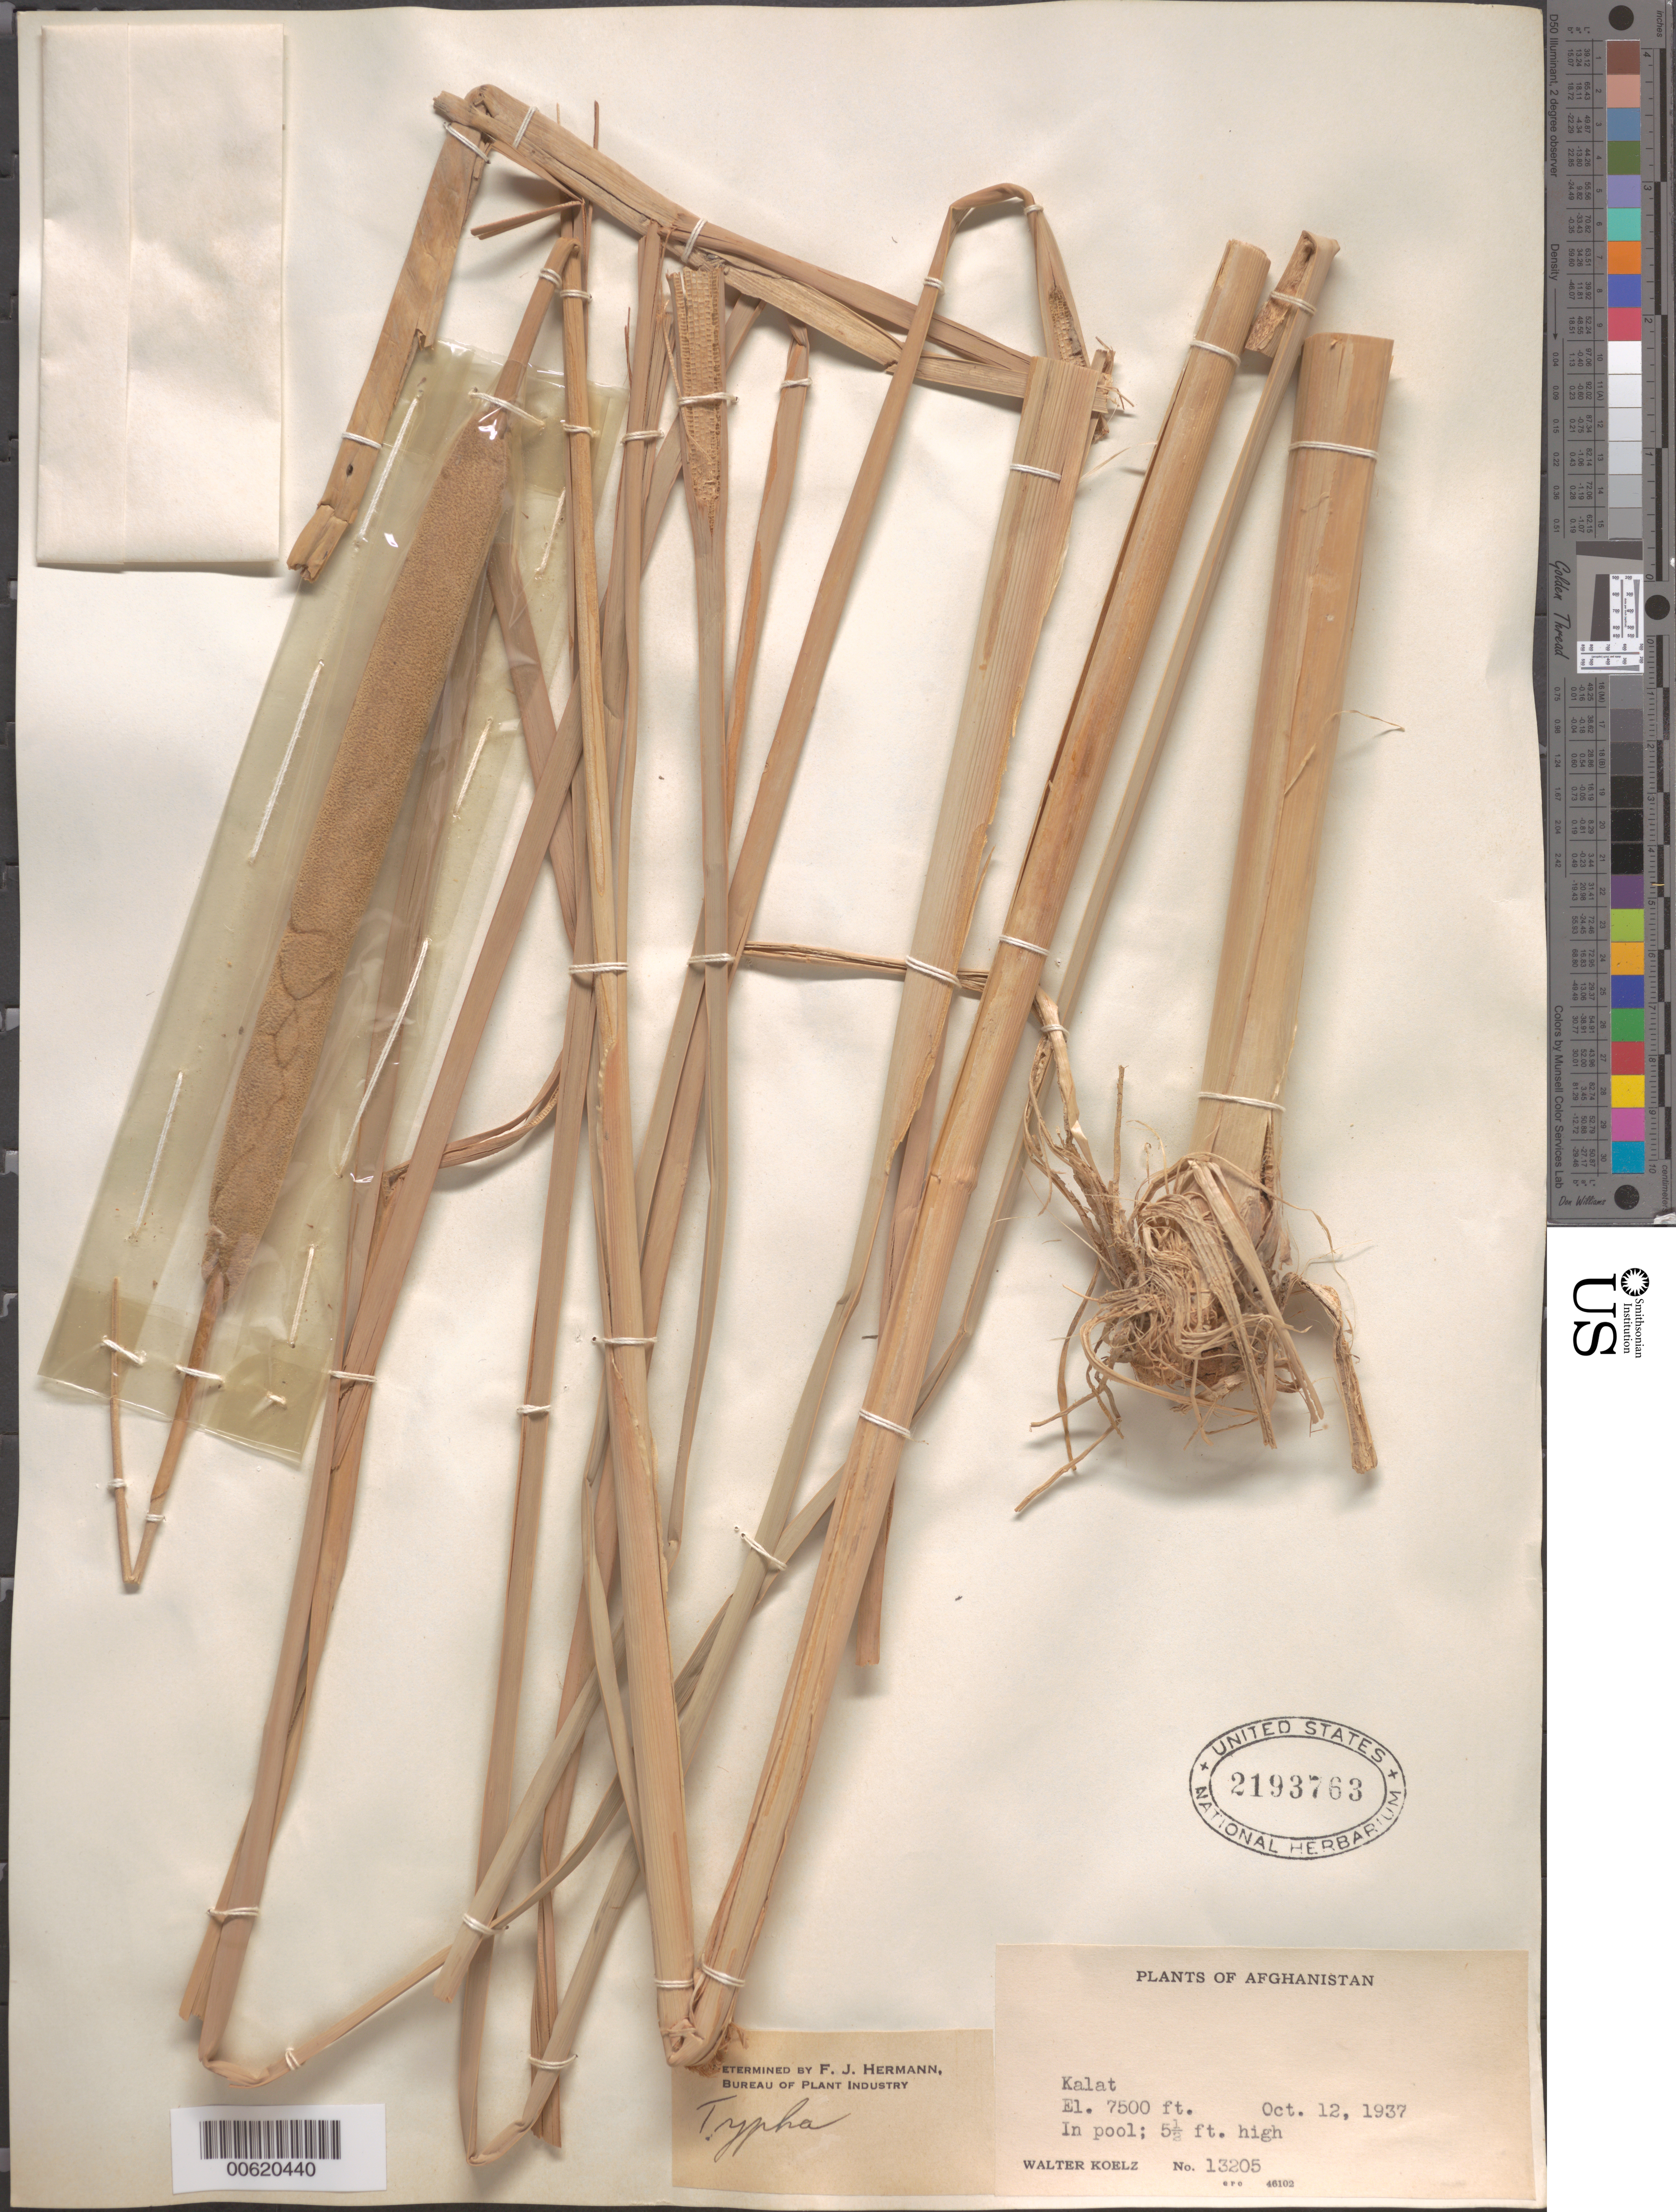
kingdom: Plantae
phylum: Tracheophyta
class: Liliopsida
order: Poales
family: Typhaceae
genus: Typha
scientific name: Typha sp.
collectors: W. N. Koelz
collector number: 13205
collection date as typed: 12 Oct 1937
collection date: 1937-10-12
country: Afghanistan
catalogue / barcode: US 2193763